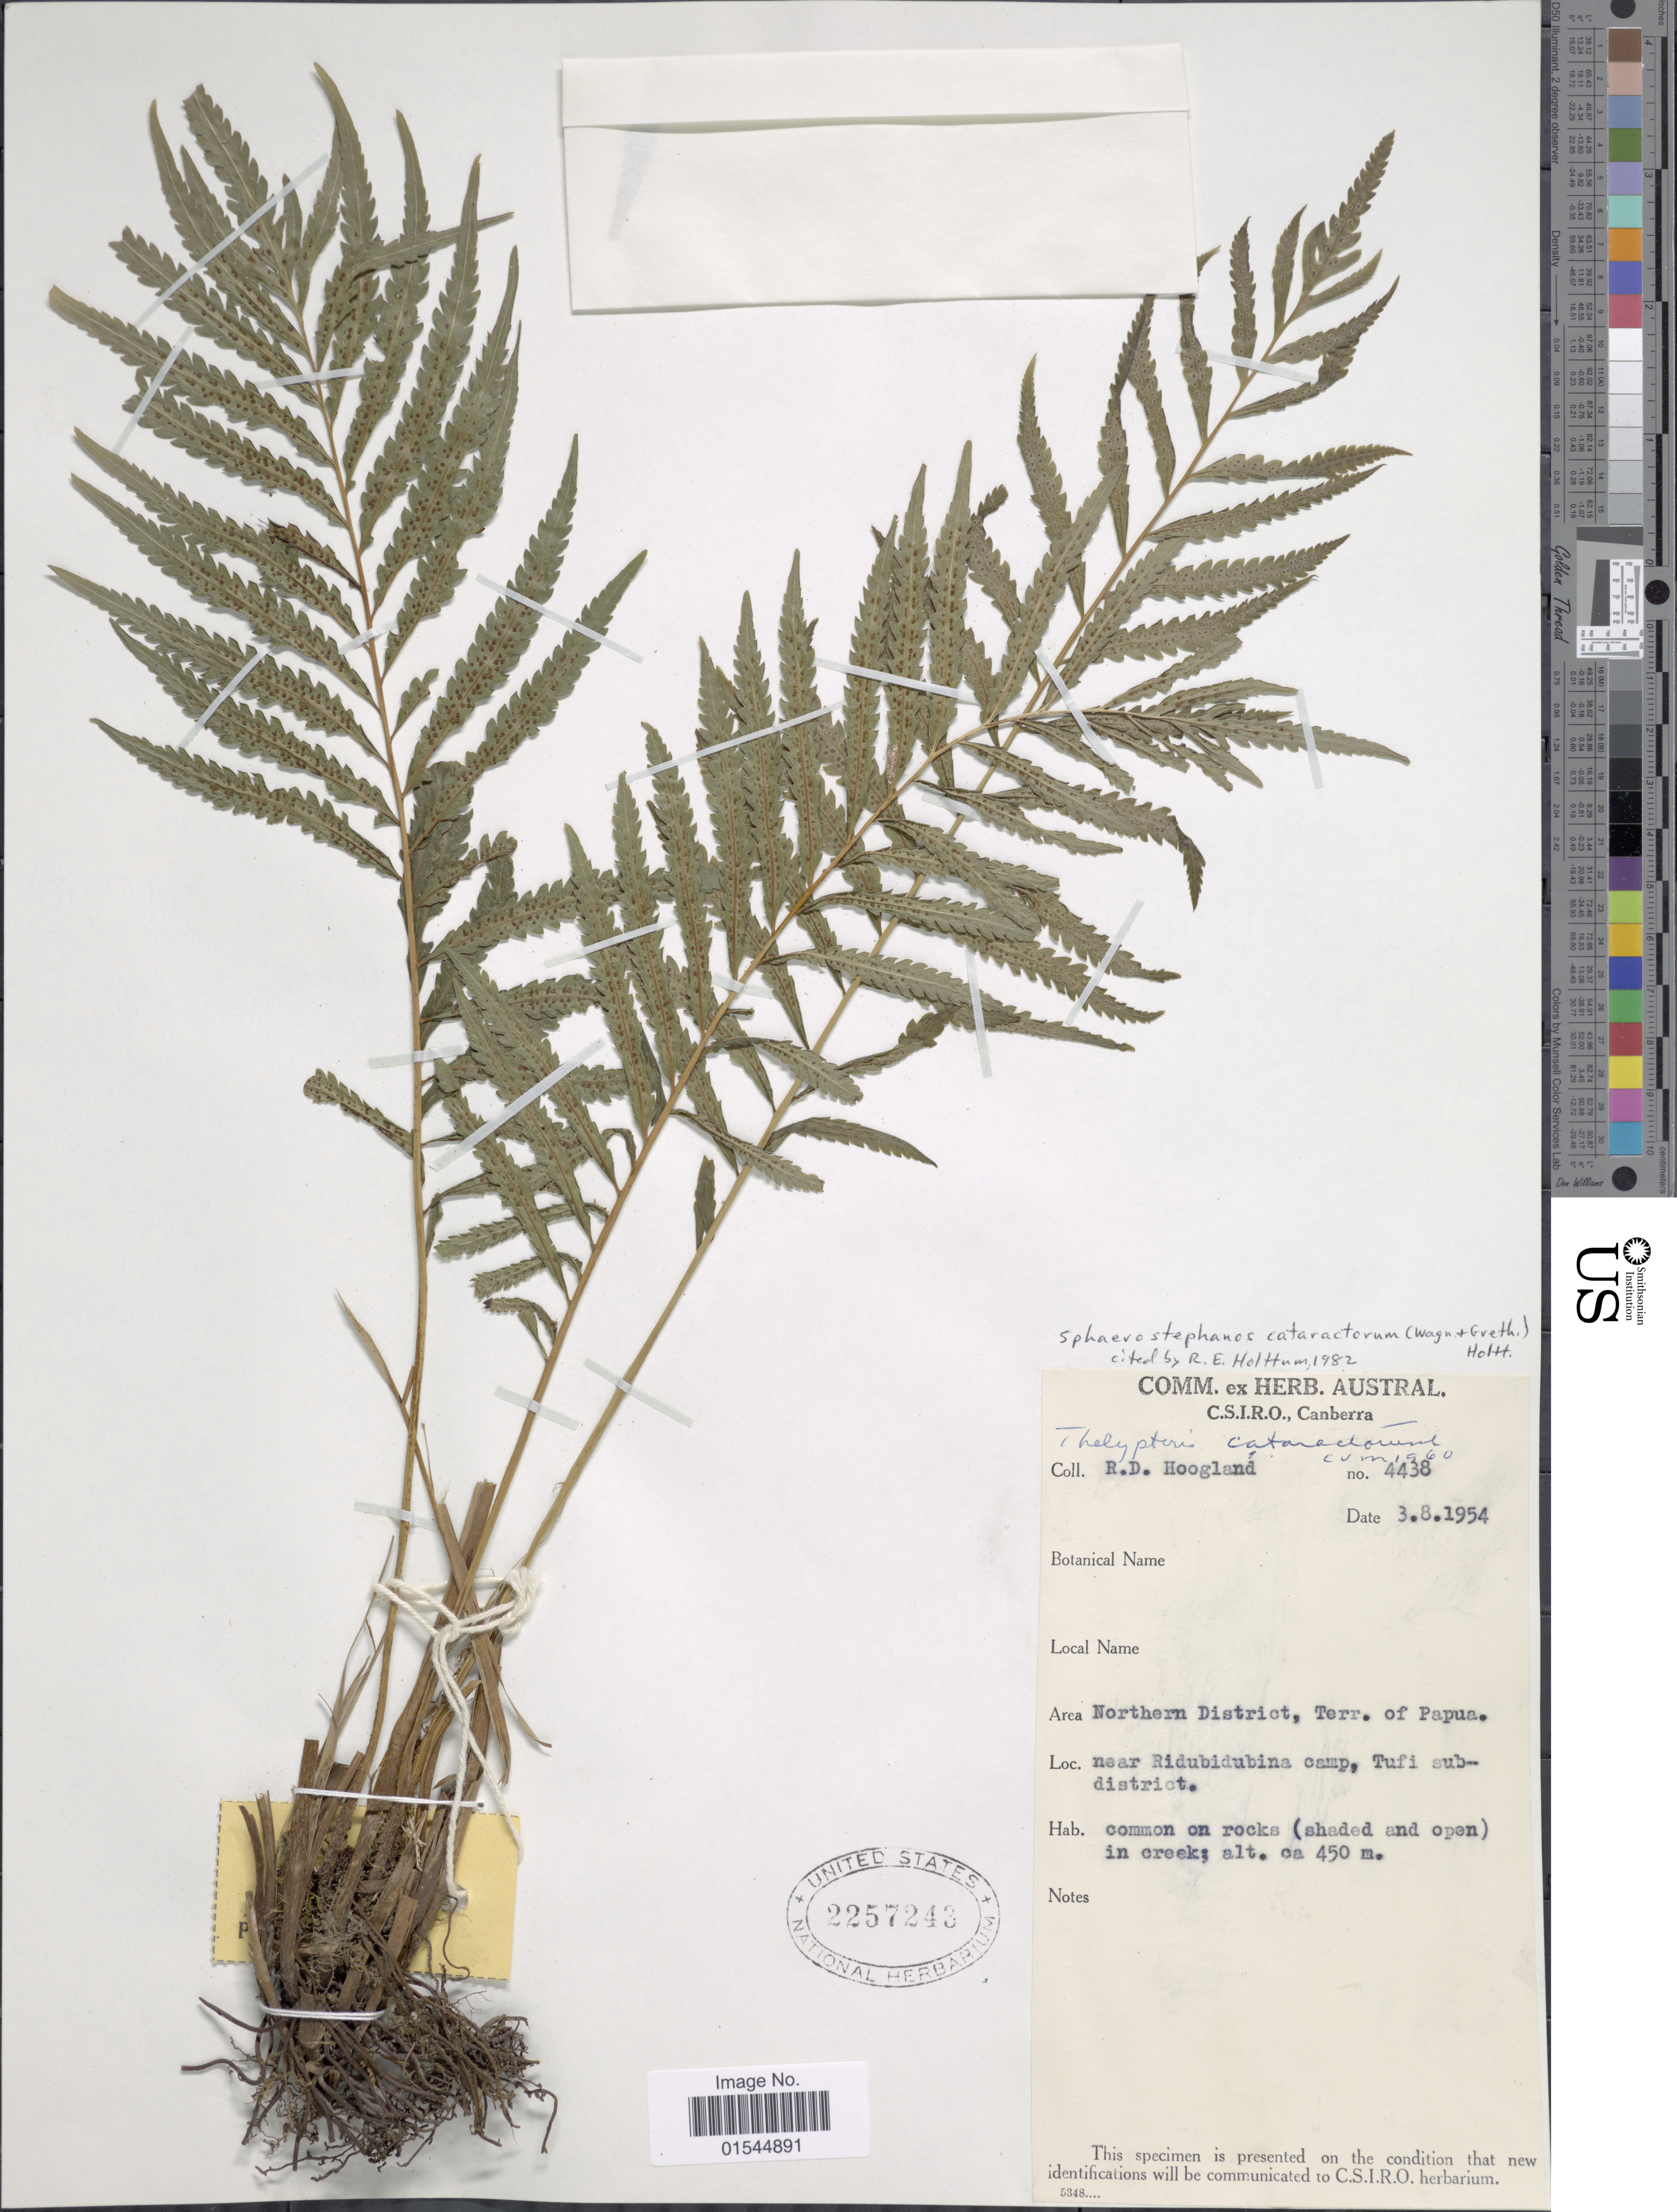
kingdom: Plantae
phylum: Tracheophyta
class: Polypodiopsida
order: Polypodiales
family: Thelypteridaceae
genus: Sphaerostephanos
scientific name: Sphaerostephanos cataractorum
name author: (W.H. Wagner & Grether) Holttum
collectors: R. D. Hoogland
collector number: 4438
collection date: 1954-08-03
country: Papua New Guinea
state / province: Northern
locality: Northern District, Terr. of Papua, near Ridubidubina camp, Tufi subdistrict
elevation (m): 450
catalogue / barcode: US 2257243